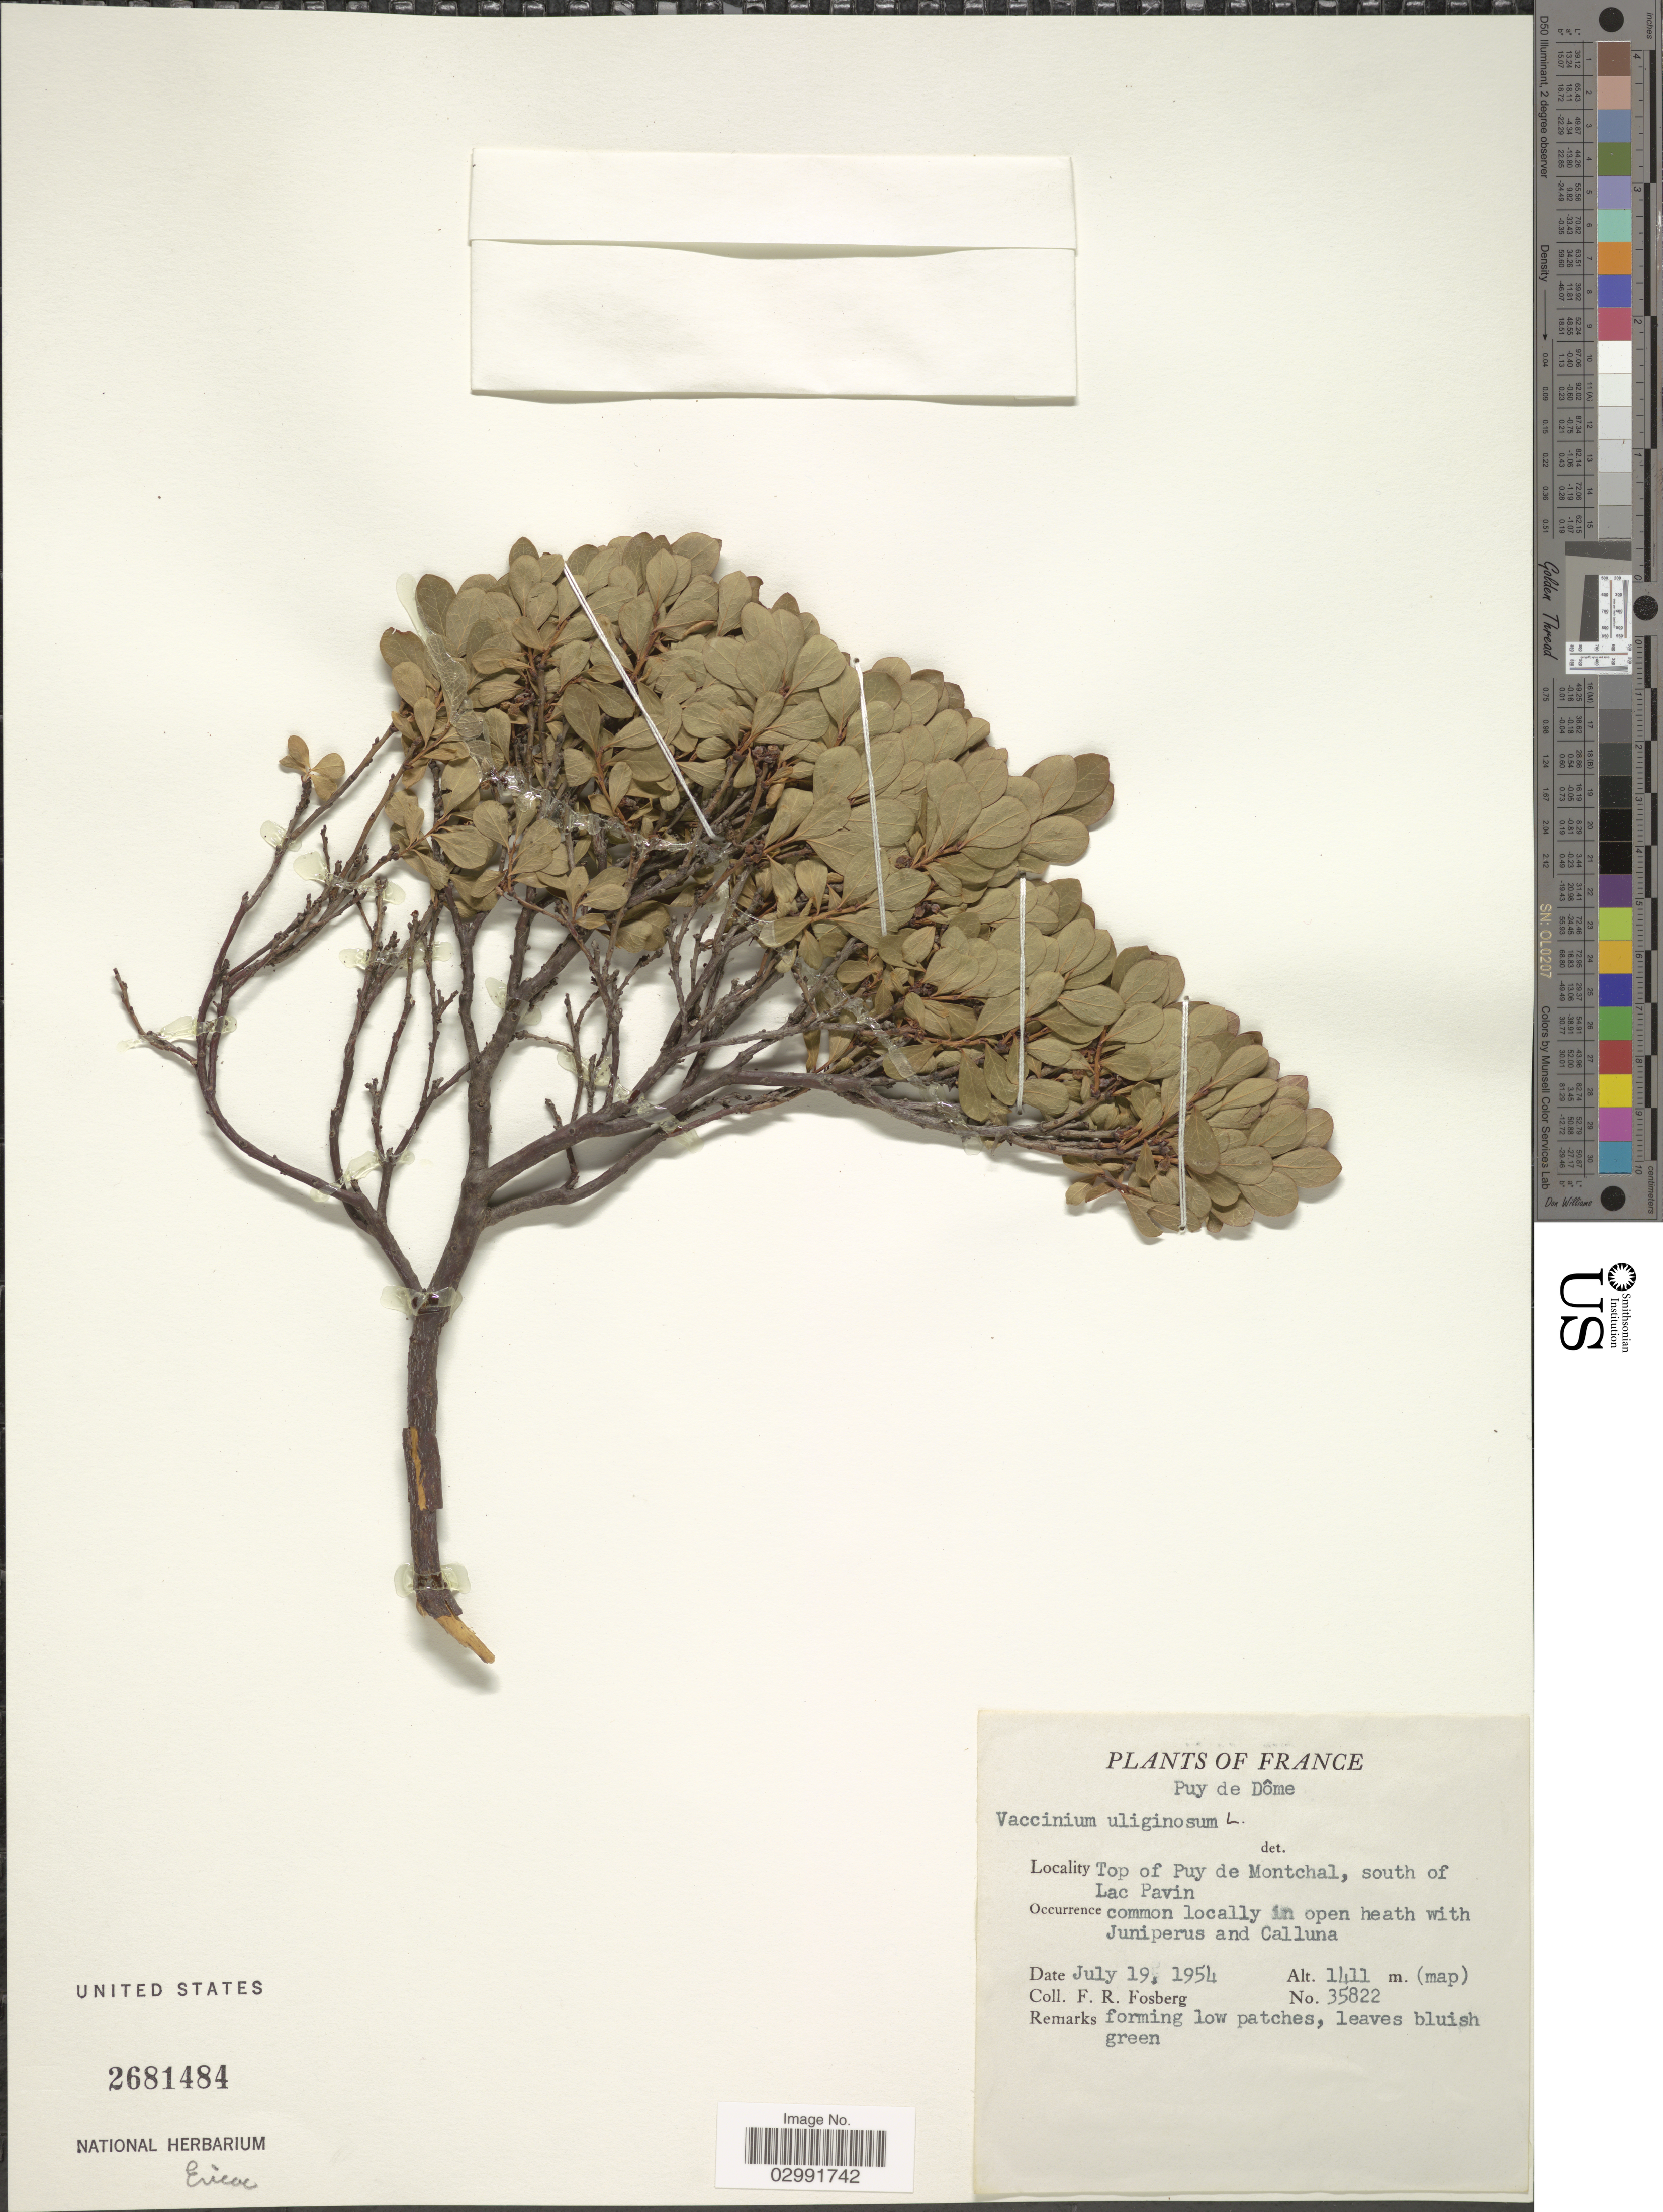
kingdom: Plantae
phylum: Tracheophyta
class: Magnoliopsida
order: Ericales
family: Ericaceae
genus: Vaccinium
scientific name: Vaccinium uliginosum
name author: L.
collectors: F. R. Fosberg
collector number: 35822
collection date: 1954-07-19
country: France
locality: Puy de Dôme. Top of Puy de Montchal, south of Lac Pavin.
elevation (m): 1411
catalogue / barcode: US 2681484